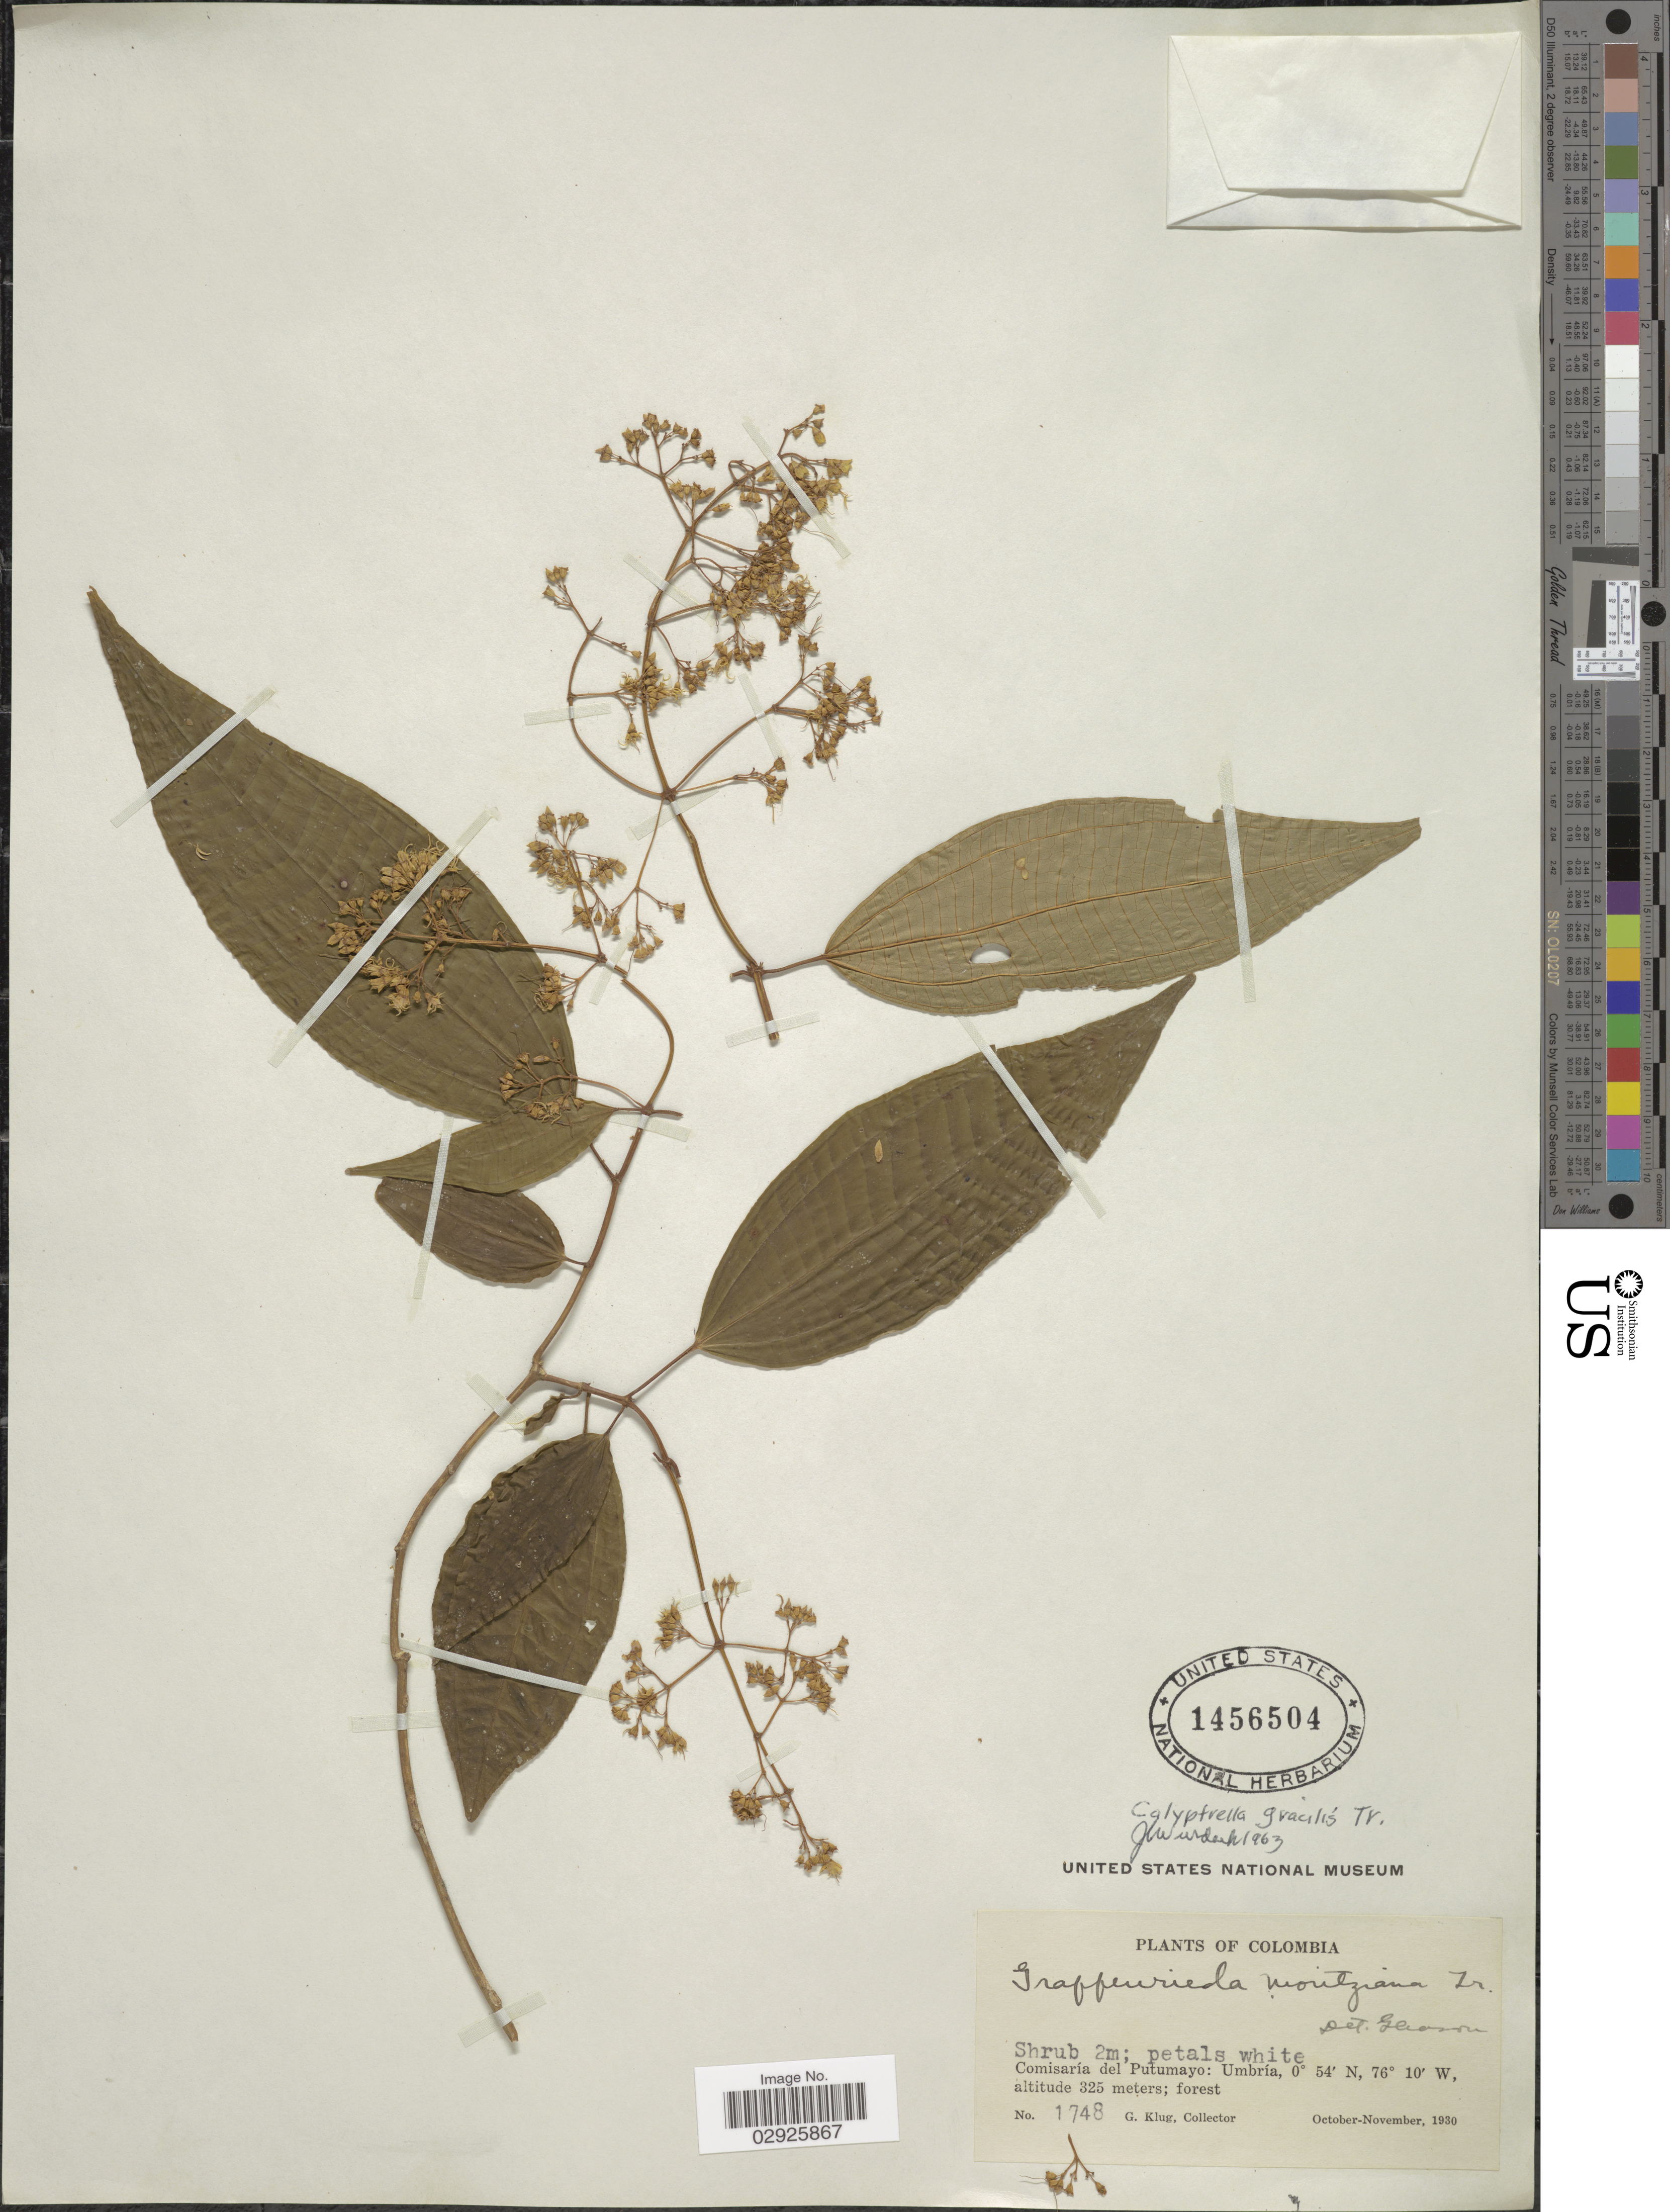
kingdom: Plantae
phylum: Tracheophyta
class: Magnoliopsida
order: Myrtales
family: Melastomataceae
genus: Graffenrieda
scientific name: Graffenrieda gracilis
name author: (Triana) L.O. Williams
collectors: G. Klug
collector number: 1748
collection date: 1930-10/1930-11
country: Colombia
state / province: Putumayo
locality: Comisaría del Putumayo: Umbría.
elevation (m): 325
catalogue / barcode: US 1456504